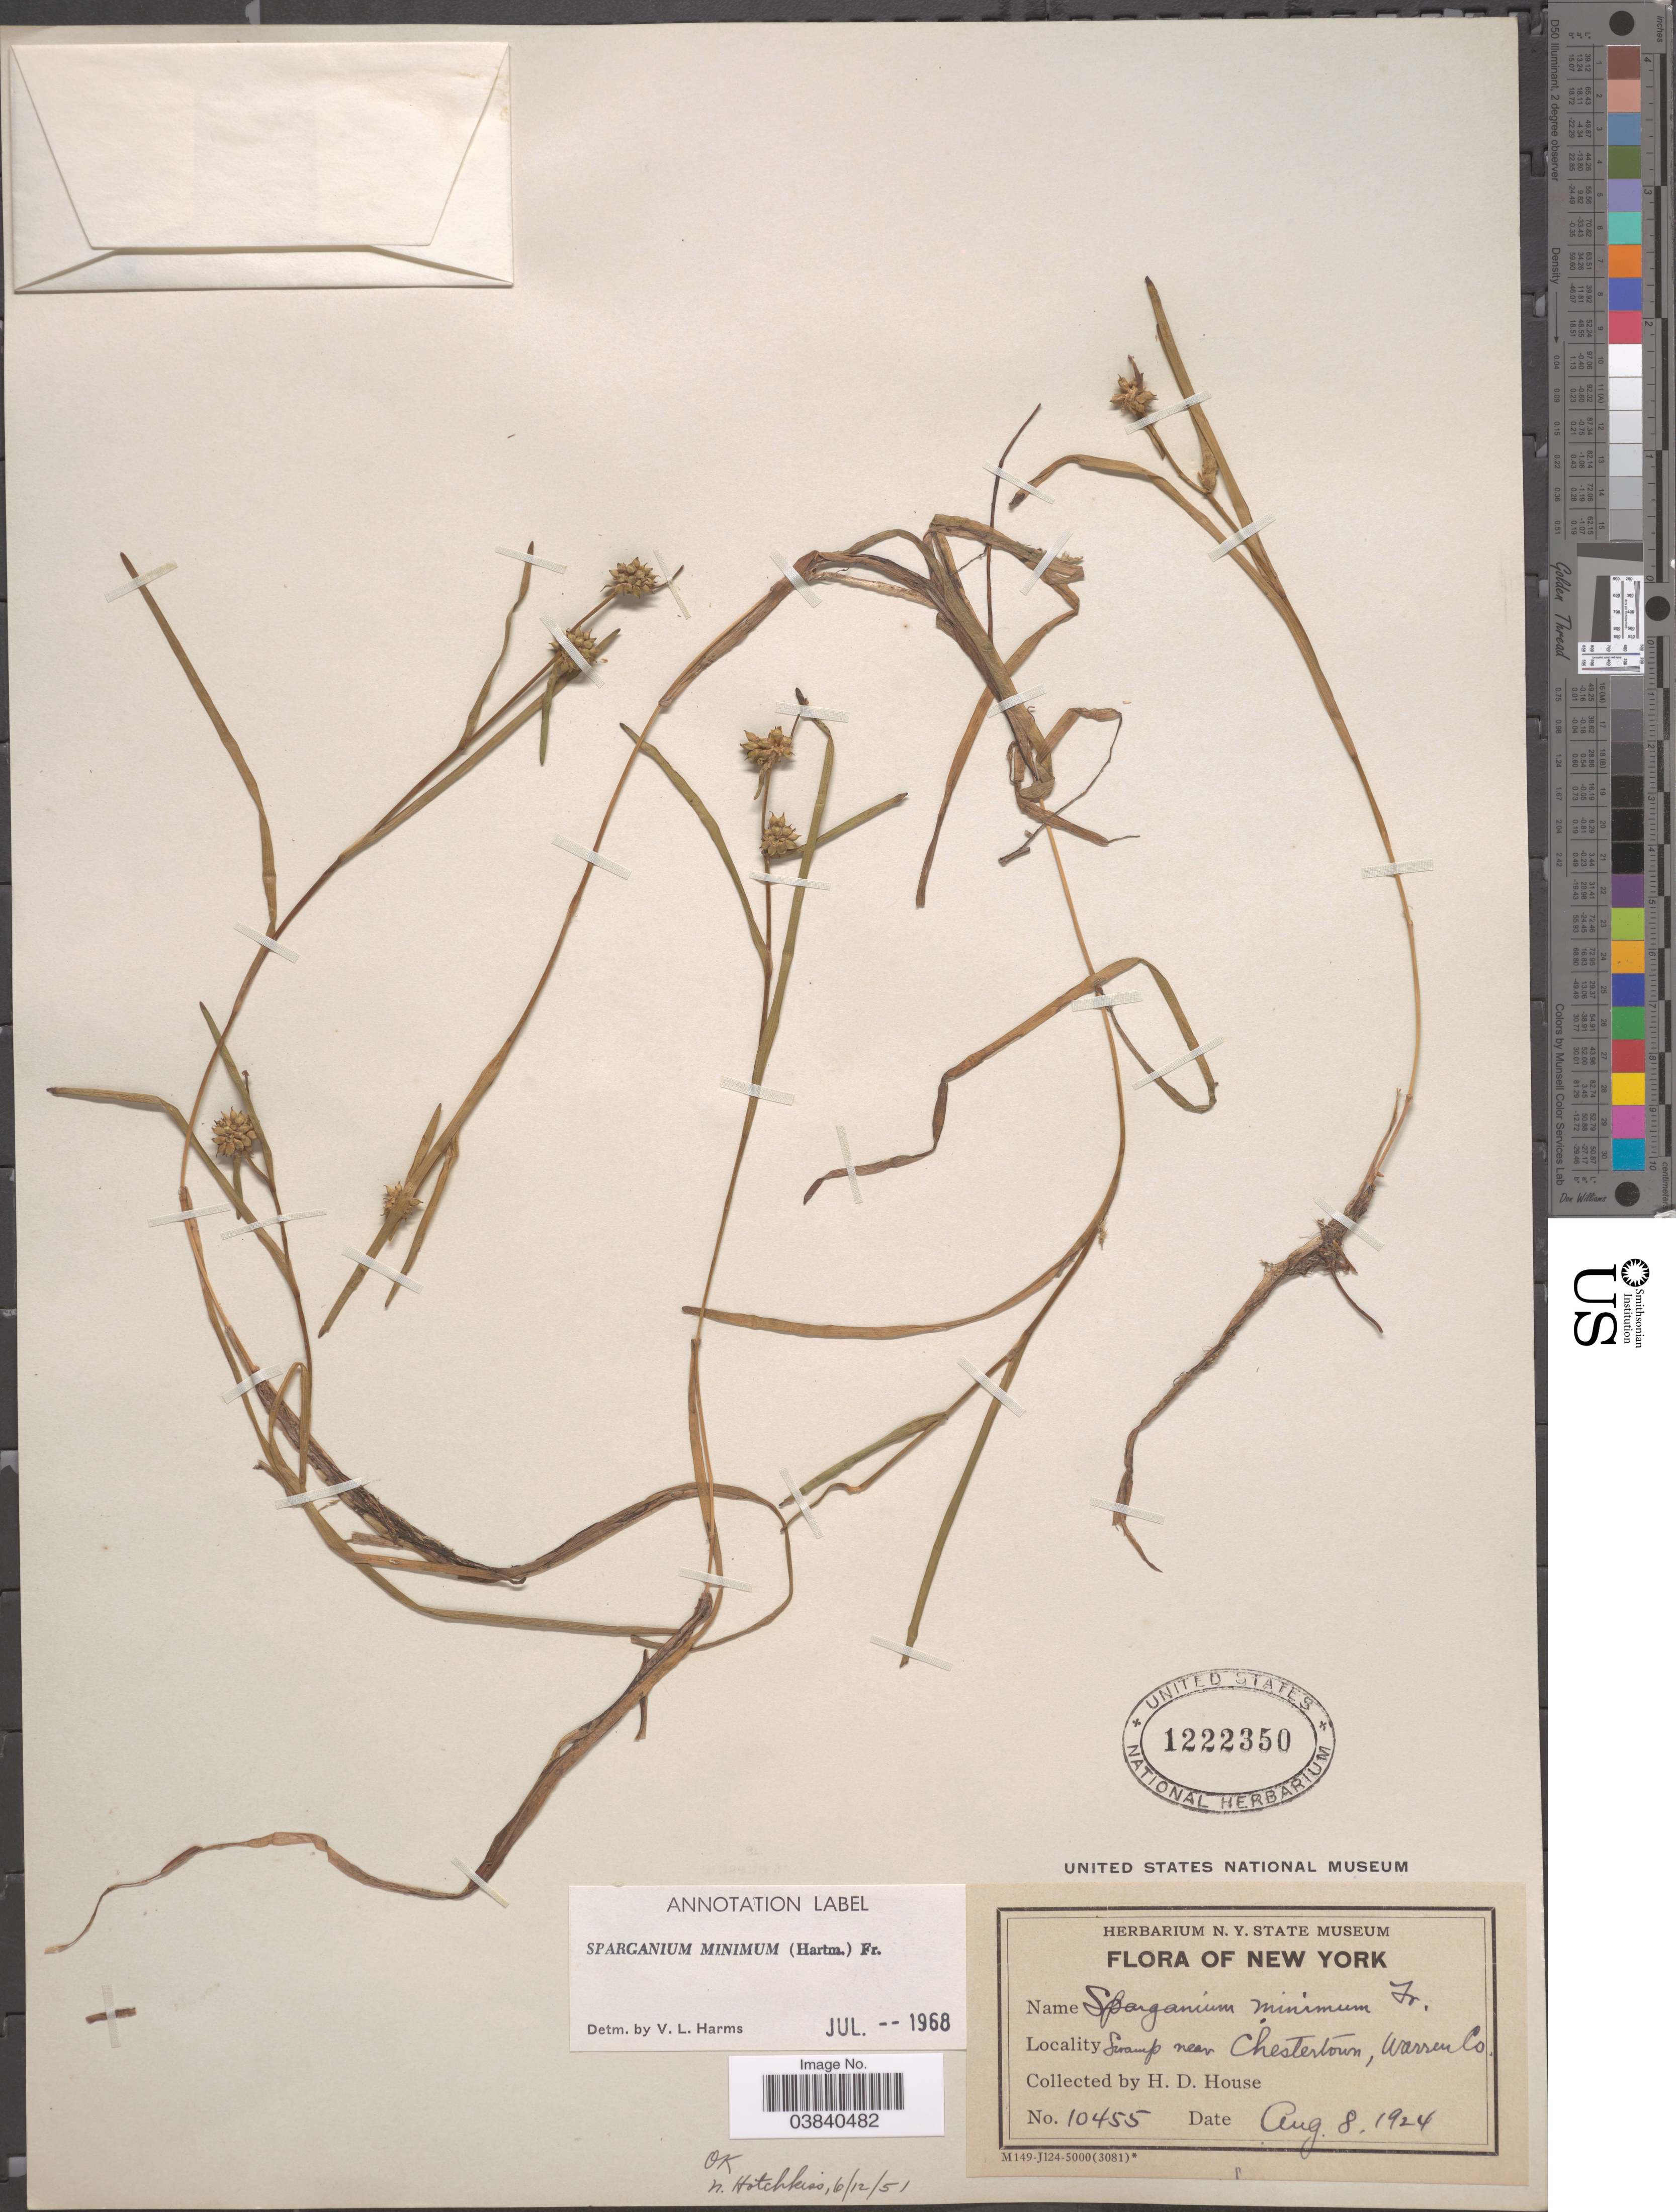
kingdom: Plantae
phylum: Tracheophyta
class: Liliopsida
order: Poales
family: Typhaceae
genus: Sparganium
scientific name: Sparganium minimum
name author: Wallr.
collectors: H. D. House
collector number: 10455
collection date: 1924-08-08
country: United States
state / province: New York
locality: Near Chestertown, Warren Co.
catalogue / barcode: US 1222350